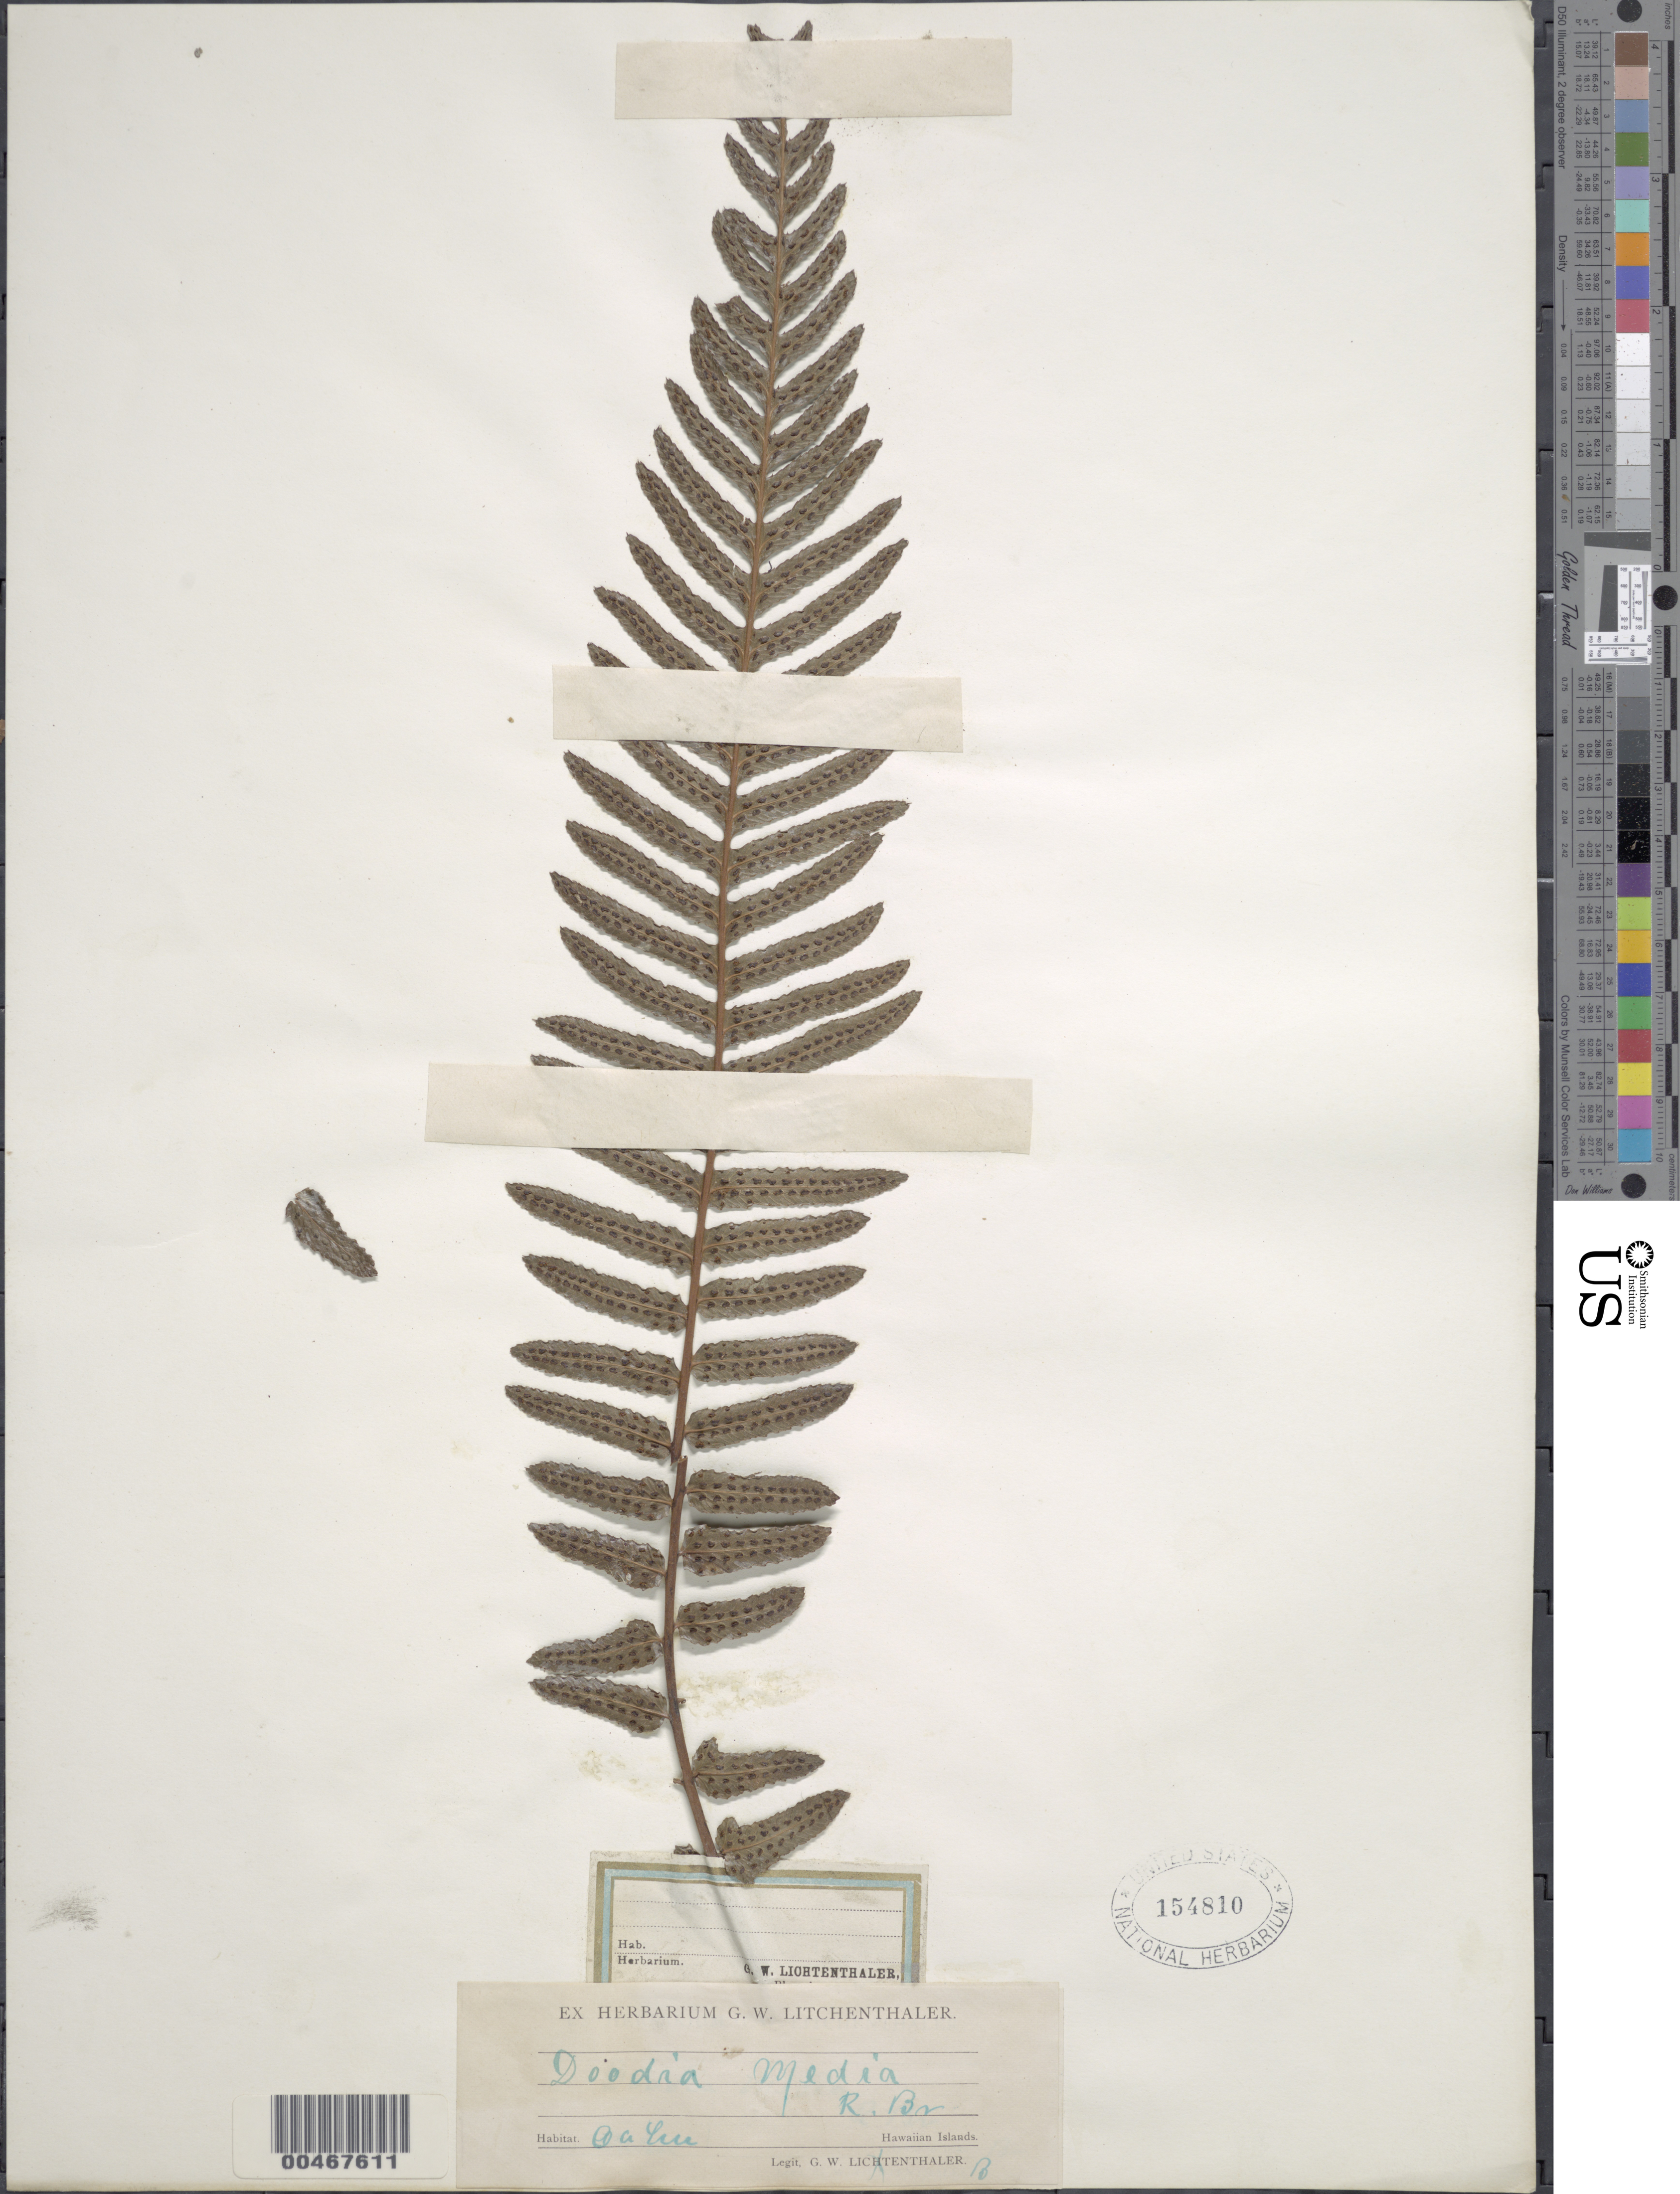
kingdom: Plantae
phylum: Tracheophyta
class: Polypodiopsida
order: Polypodiales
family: Blechnaceae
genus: Doodia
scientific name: Doodia kunthiana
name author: Gaudich.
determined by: Wagner, W. L., (BOT), Smithsonian Institution - National Museum of Natural History (UNITED STATES)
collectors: G. Lichtenthaler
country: United States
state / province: Hawaii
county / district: Honolulu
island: Oahu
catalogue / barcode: US 154810